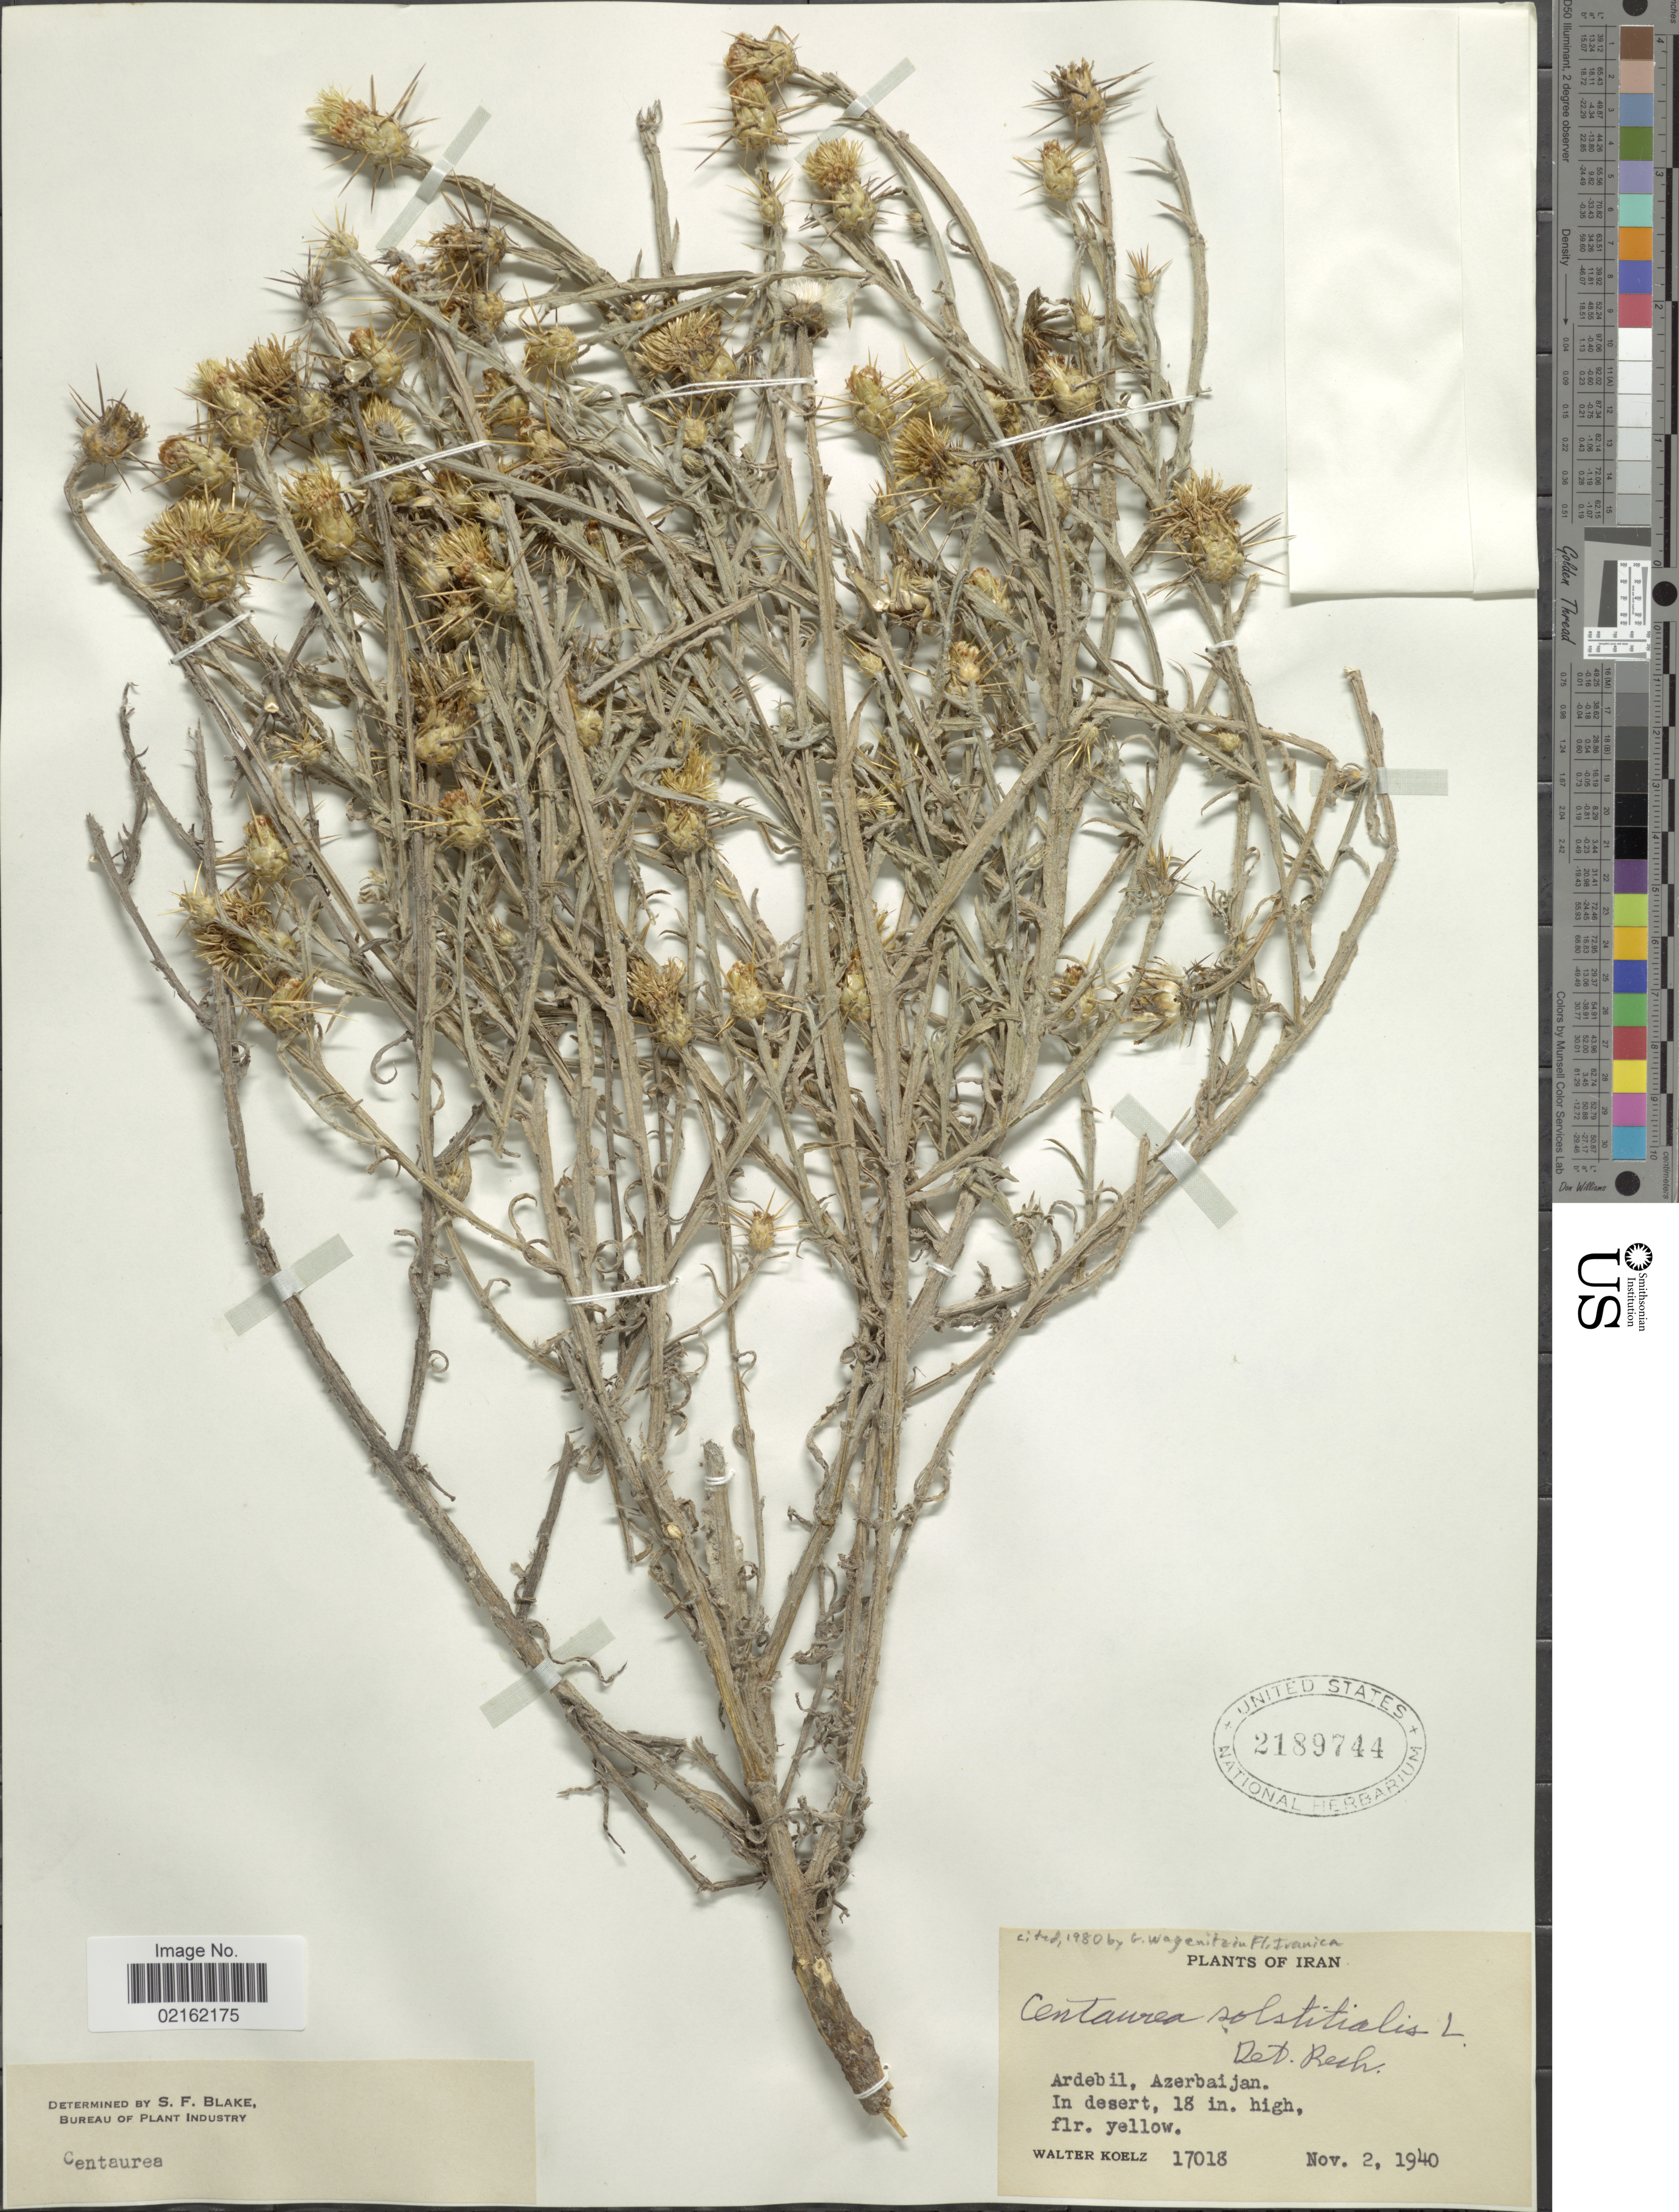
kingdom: Plantae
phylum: Tracheophyta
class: Magnoliopsida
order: Asterales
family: Asteraceae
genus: Centaurea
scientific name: Centaurea solstitialis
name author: L.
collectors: W. N. Koelz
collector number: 17018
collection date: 1940-11-02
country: Iran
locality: Ardebil, Azerbaijan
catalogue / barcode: US 2189744